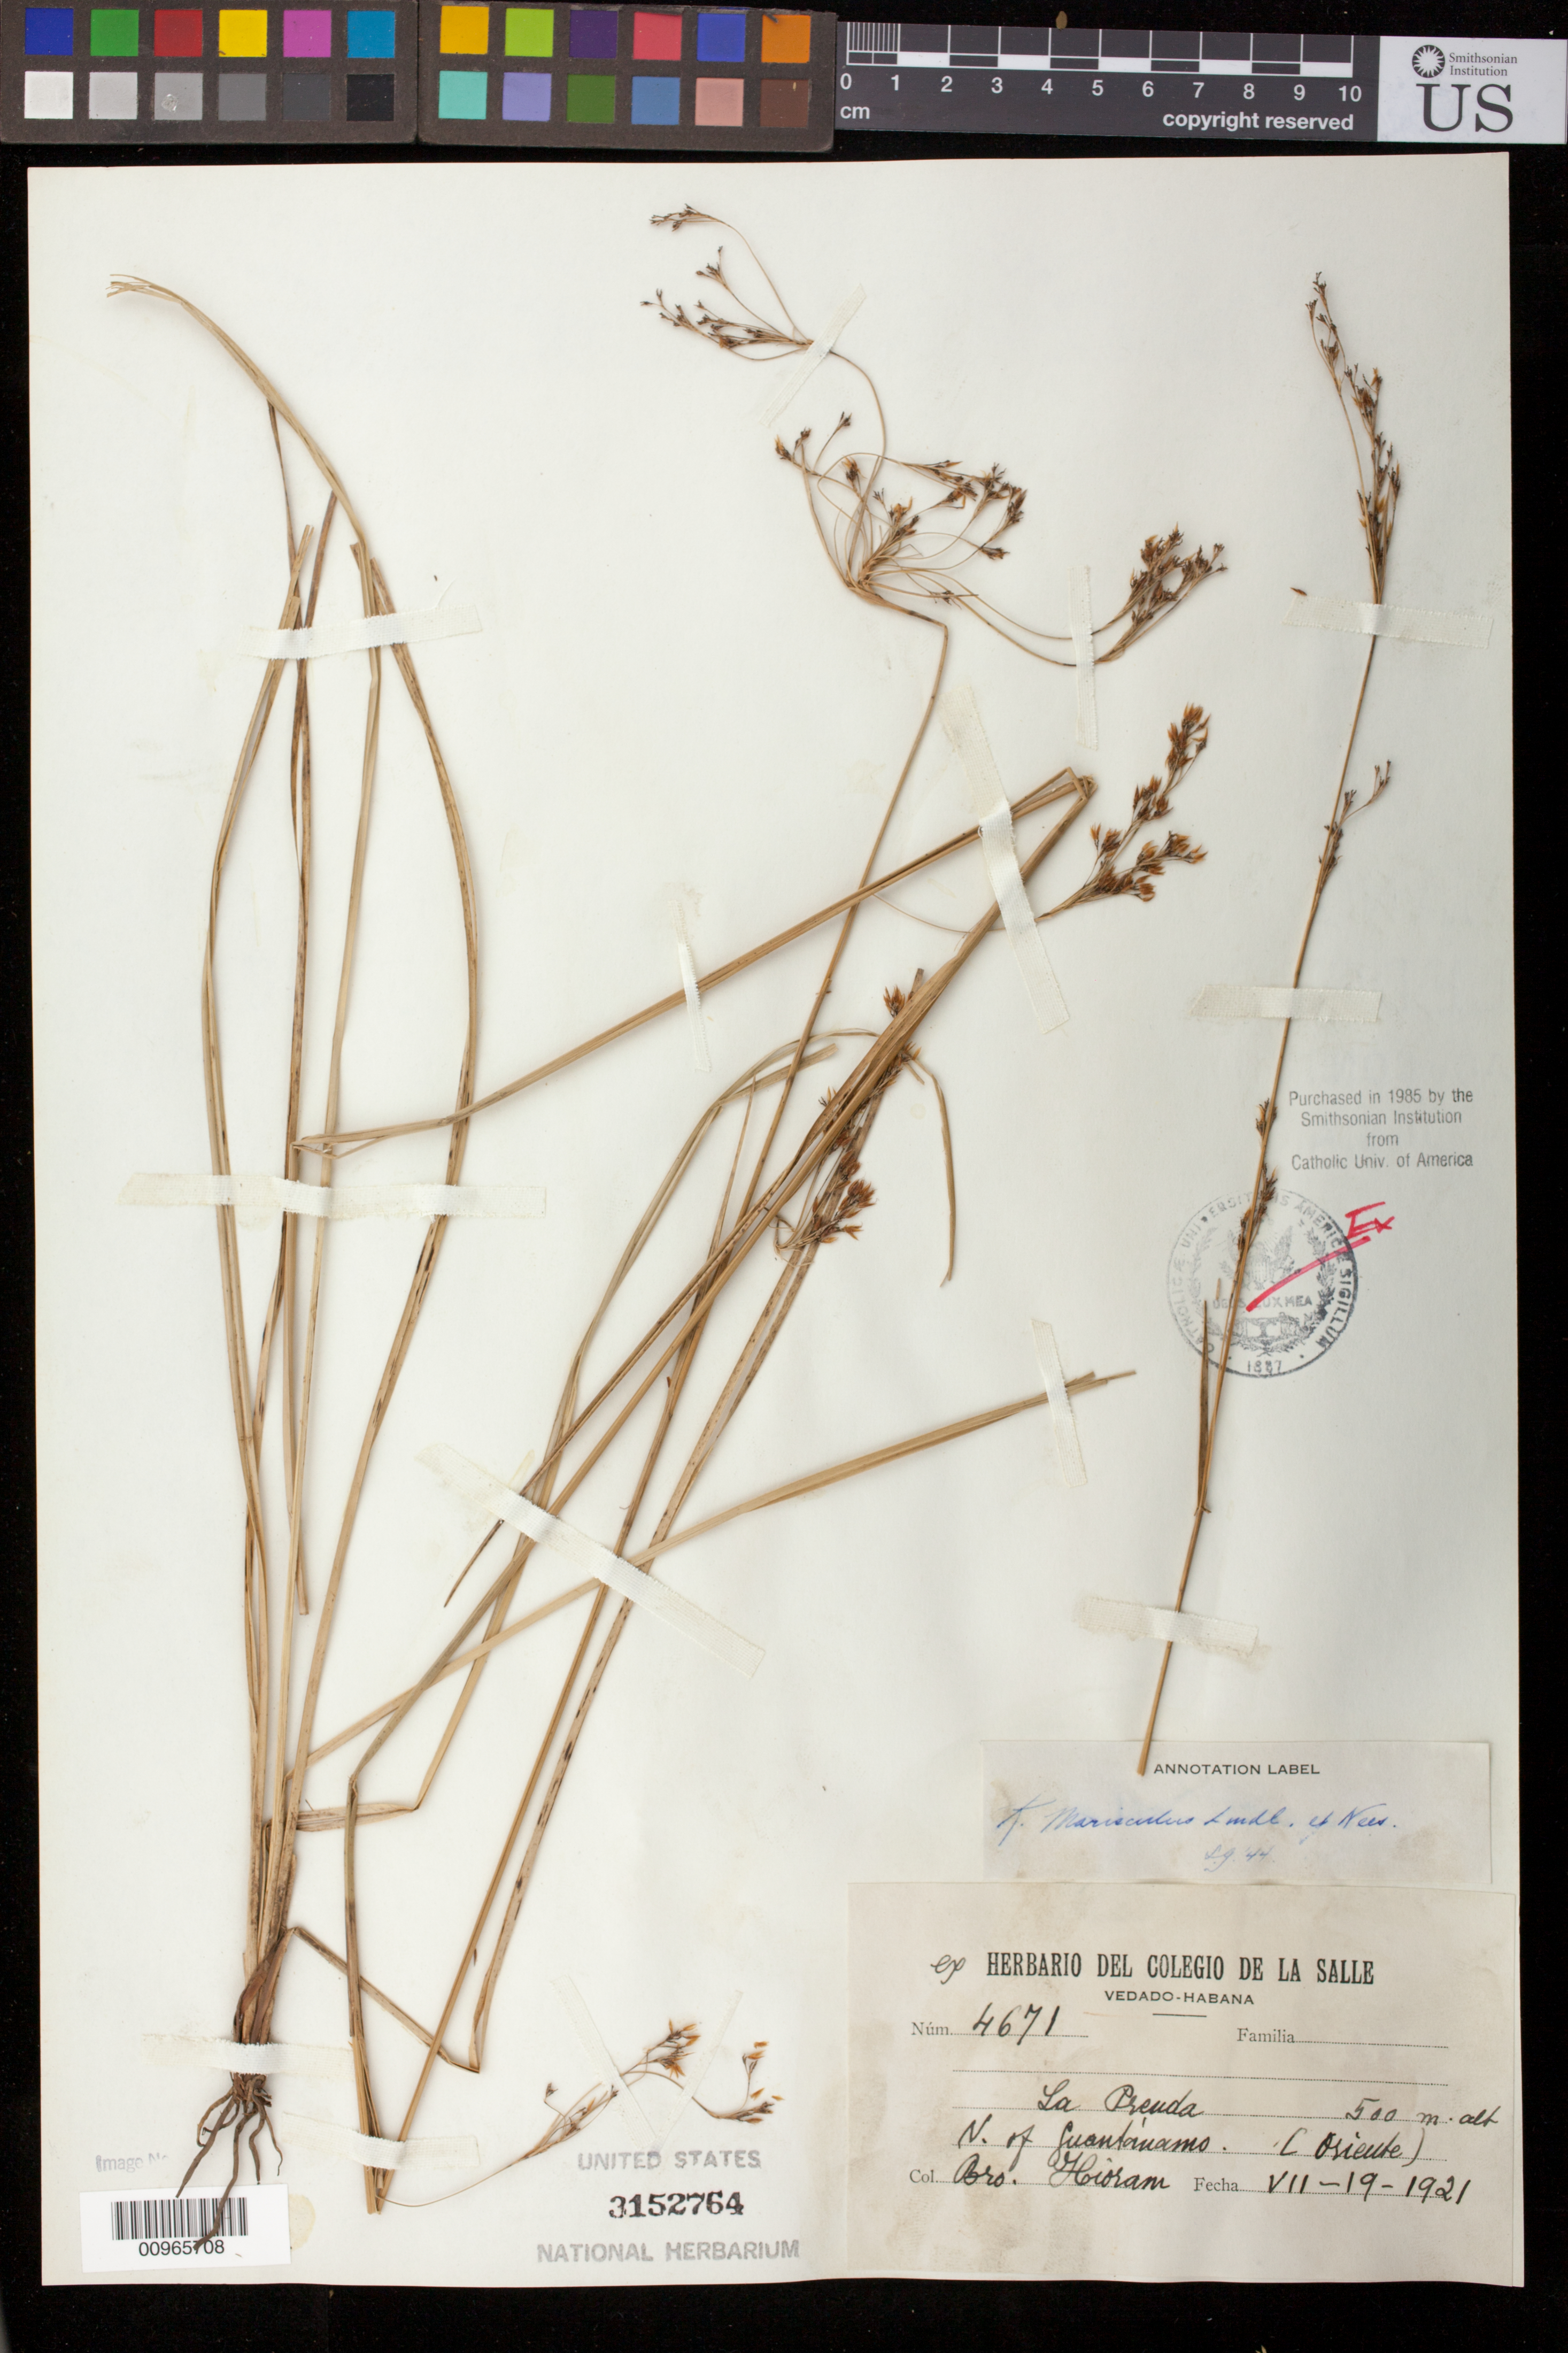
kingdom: Plantae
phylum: Tracheophyta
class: Liliopsida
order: Poales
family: Cyperaceae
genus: Rhynchospora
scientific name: Rhynchospora marisculus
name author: Lindl. & Nees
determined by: Gale, S.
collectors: Bro. Hioram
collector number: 4671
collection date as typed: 19 Jul 1921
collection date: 1921-07-19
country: Cuba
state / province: Guantanamo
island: Cuba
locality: La "Prenda", N. of Guantánamo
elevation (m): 500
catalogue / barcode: US 3152764